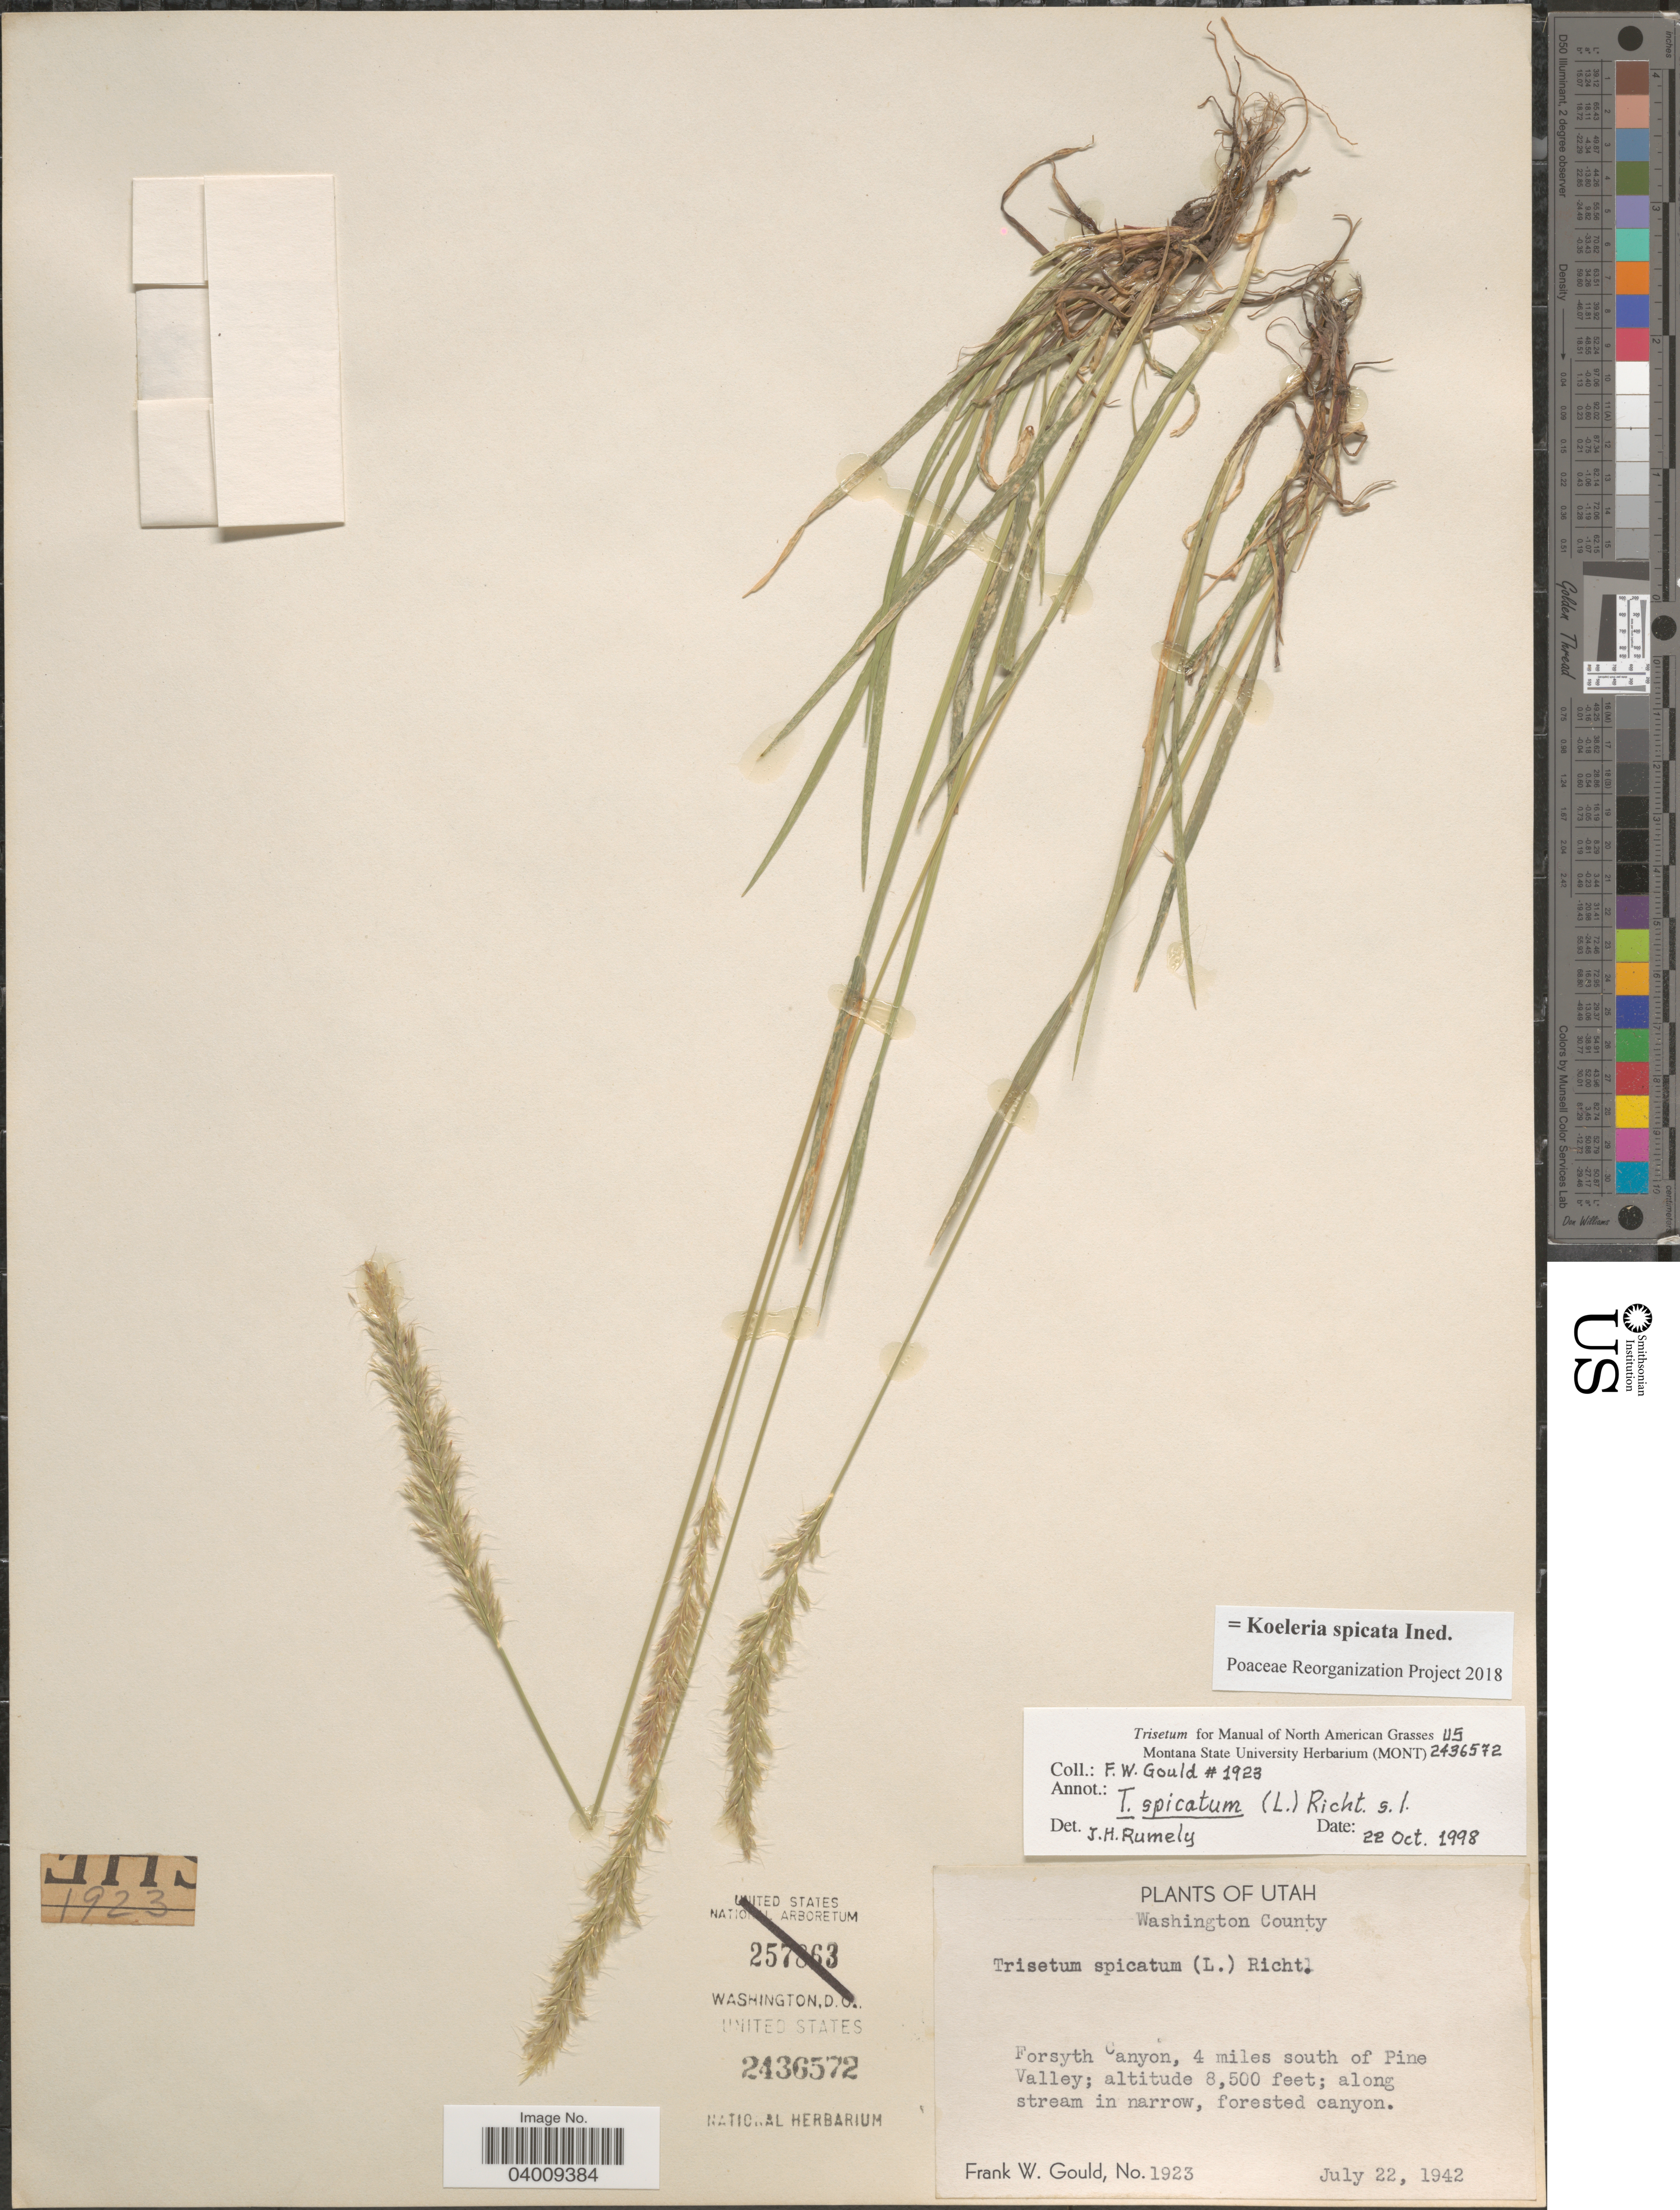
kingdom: Plantae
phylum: Tracheophyta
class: Liliopsida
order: Poales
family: Poaceae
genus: Koeleria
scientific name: Koeleria spicata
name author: (L.) Barberá et al.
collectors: F. W. Gould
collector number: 1923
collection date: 1942-07-22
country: United States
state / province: Utah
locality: Washington County. Forsyth Canyon, 4 miles south of Pine Valley.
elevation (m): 2591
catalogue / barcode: US 2436572